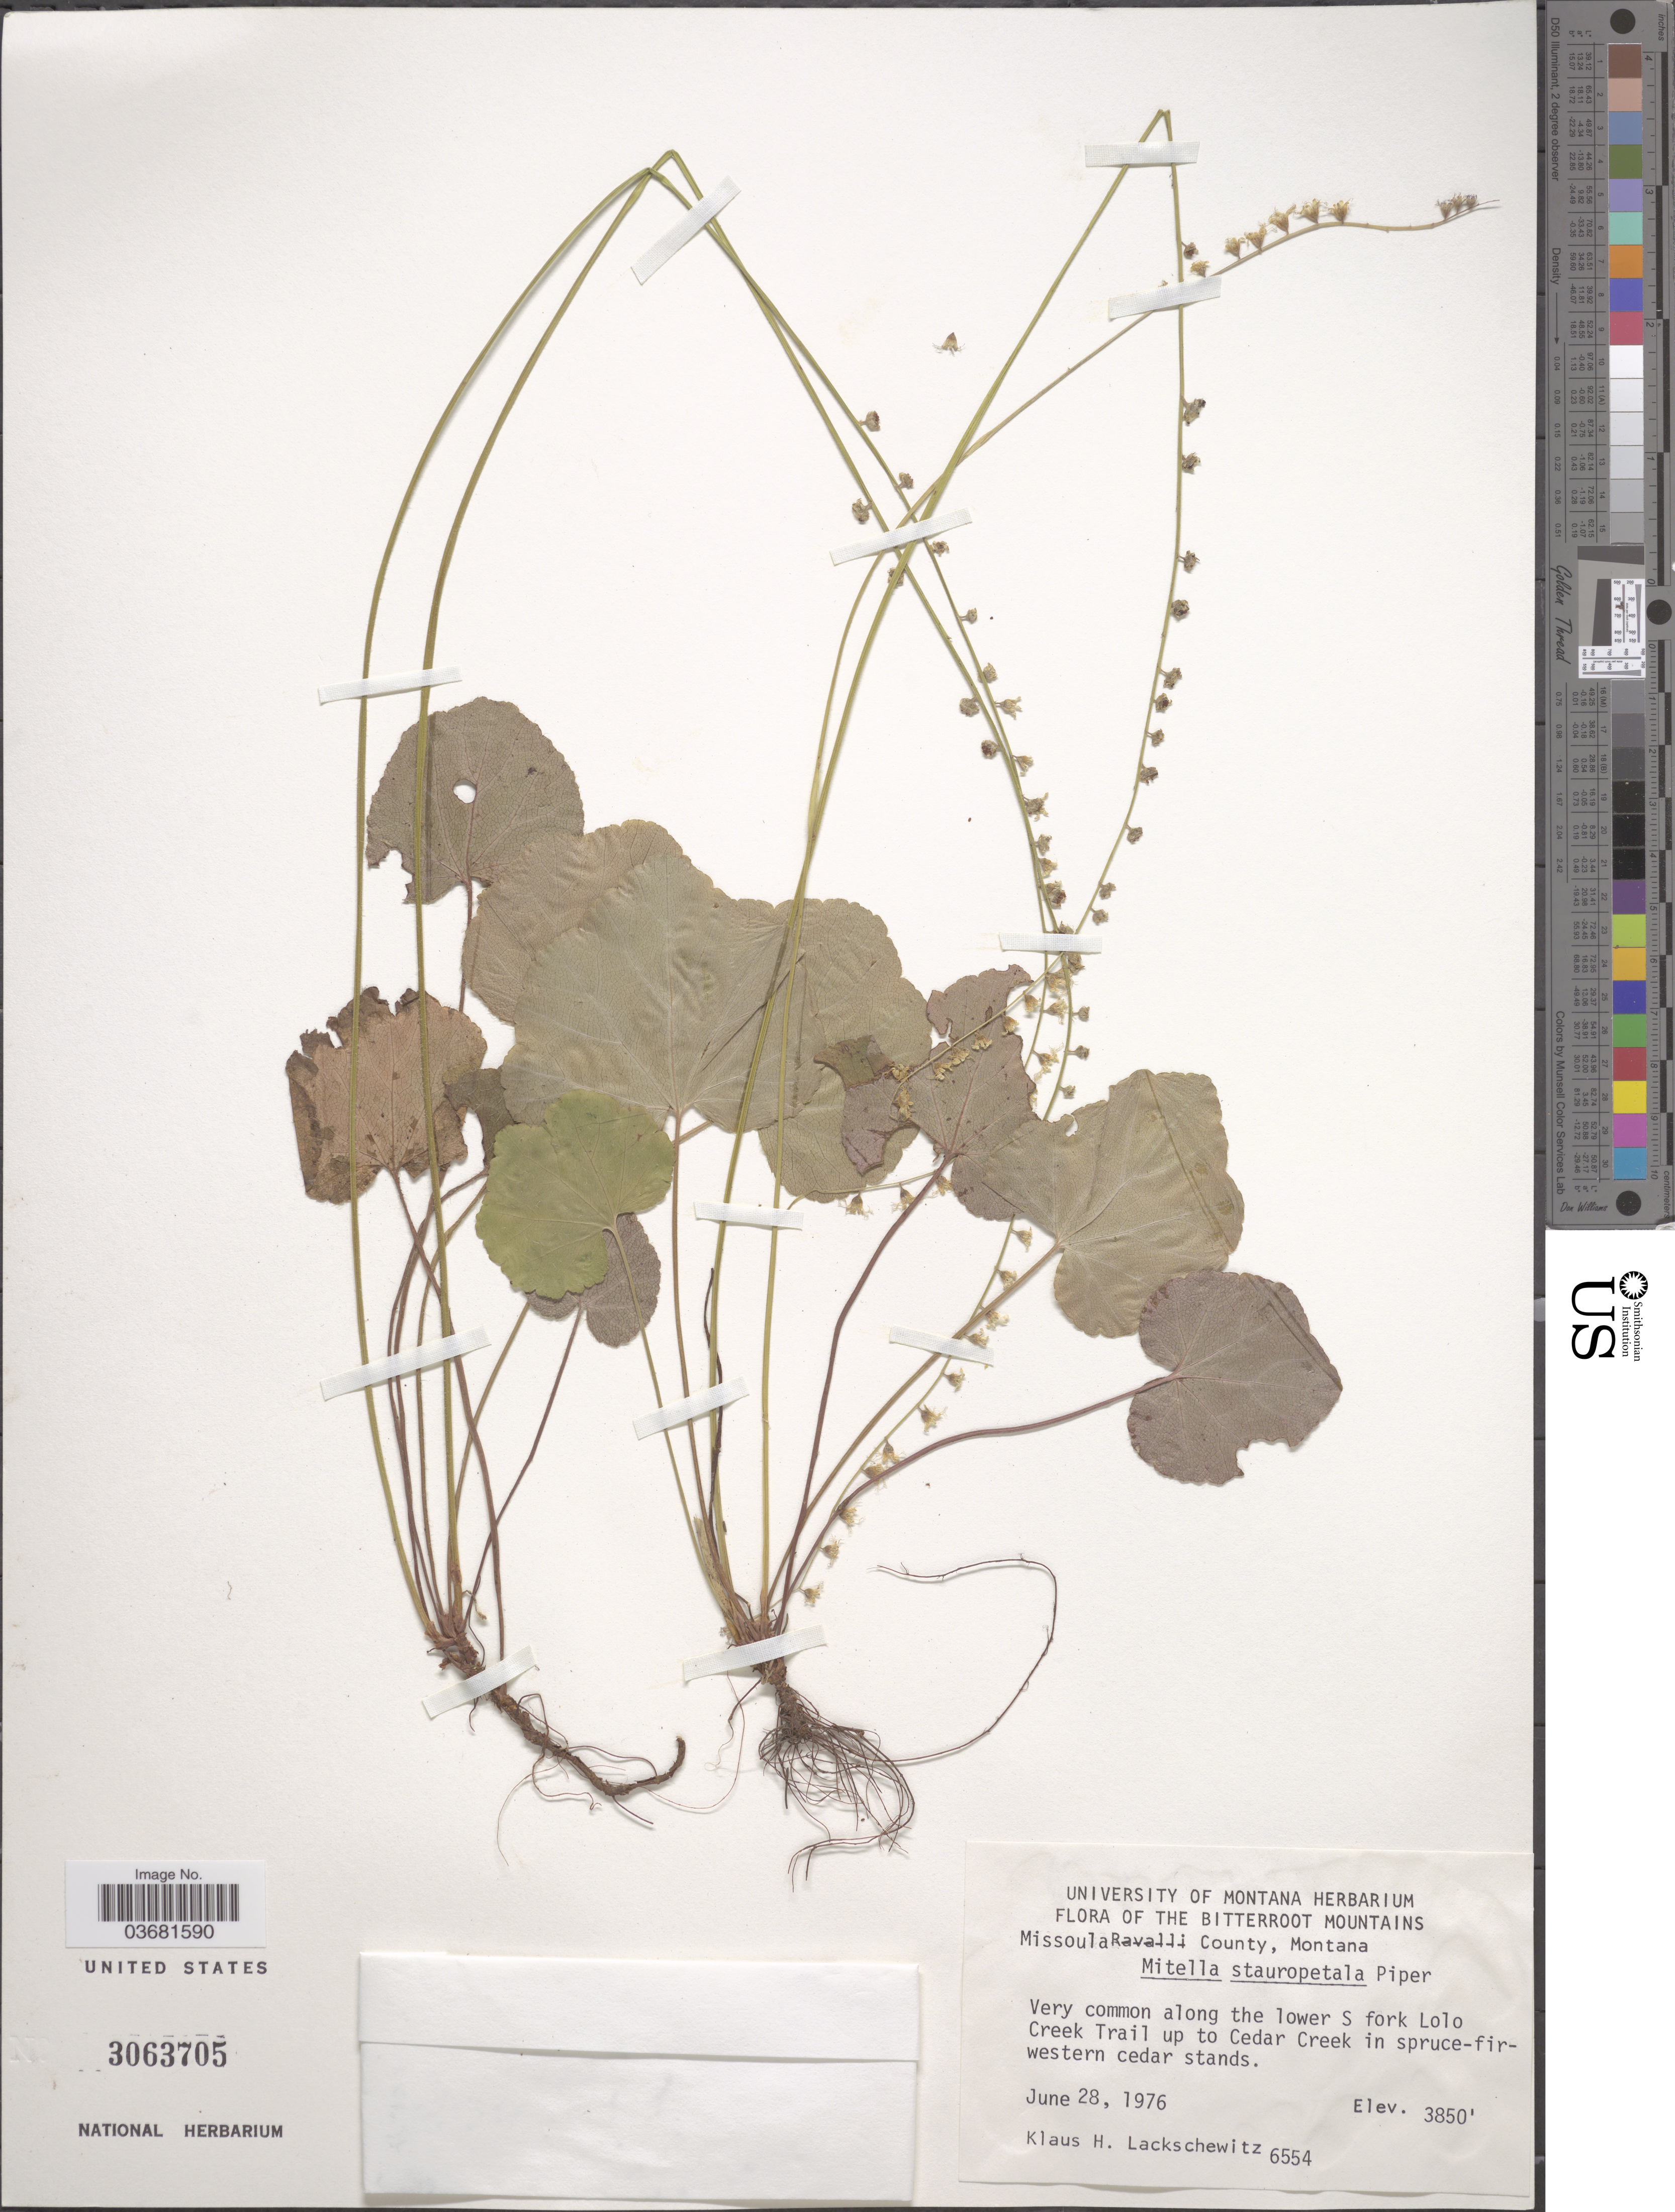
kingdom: Plantae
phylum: Tracheophyta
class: Magnoliopsida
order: Saxifragales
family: Saxifragaceae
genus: Mitella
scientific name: Mitella stauropetala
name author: Piper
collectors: K. Lackschewitz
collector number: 6554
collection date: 1976-06-28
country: United States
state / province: Montana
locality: The Bitterroot Mountains. Missoula County. Very common along the lower S fork Lolo Creek Trail up to Cedar Creek in spruce-fir-western cedar stands.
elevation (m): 1173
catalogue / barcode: US 3063705